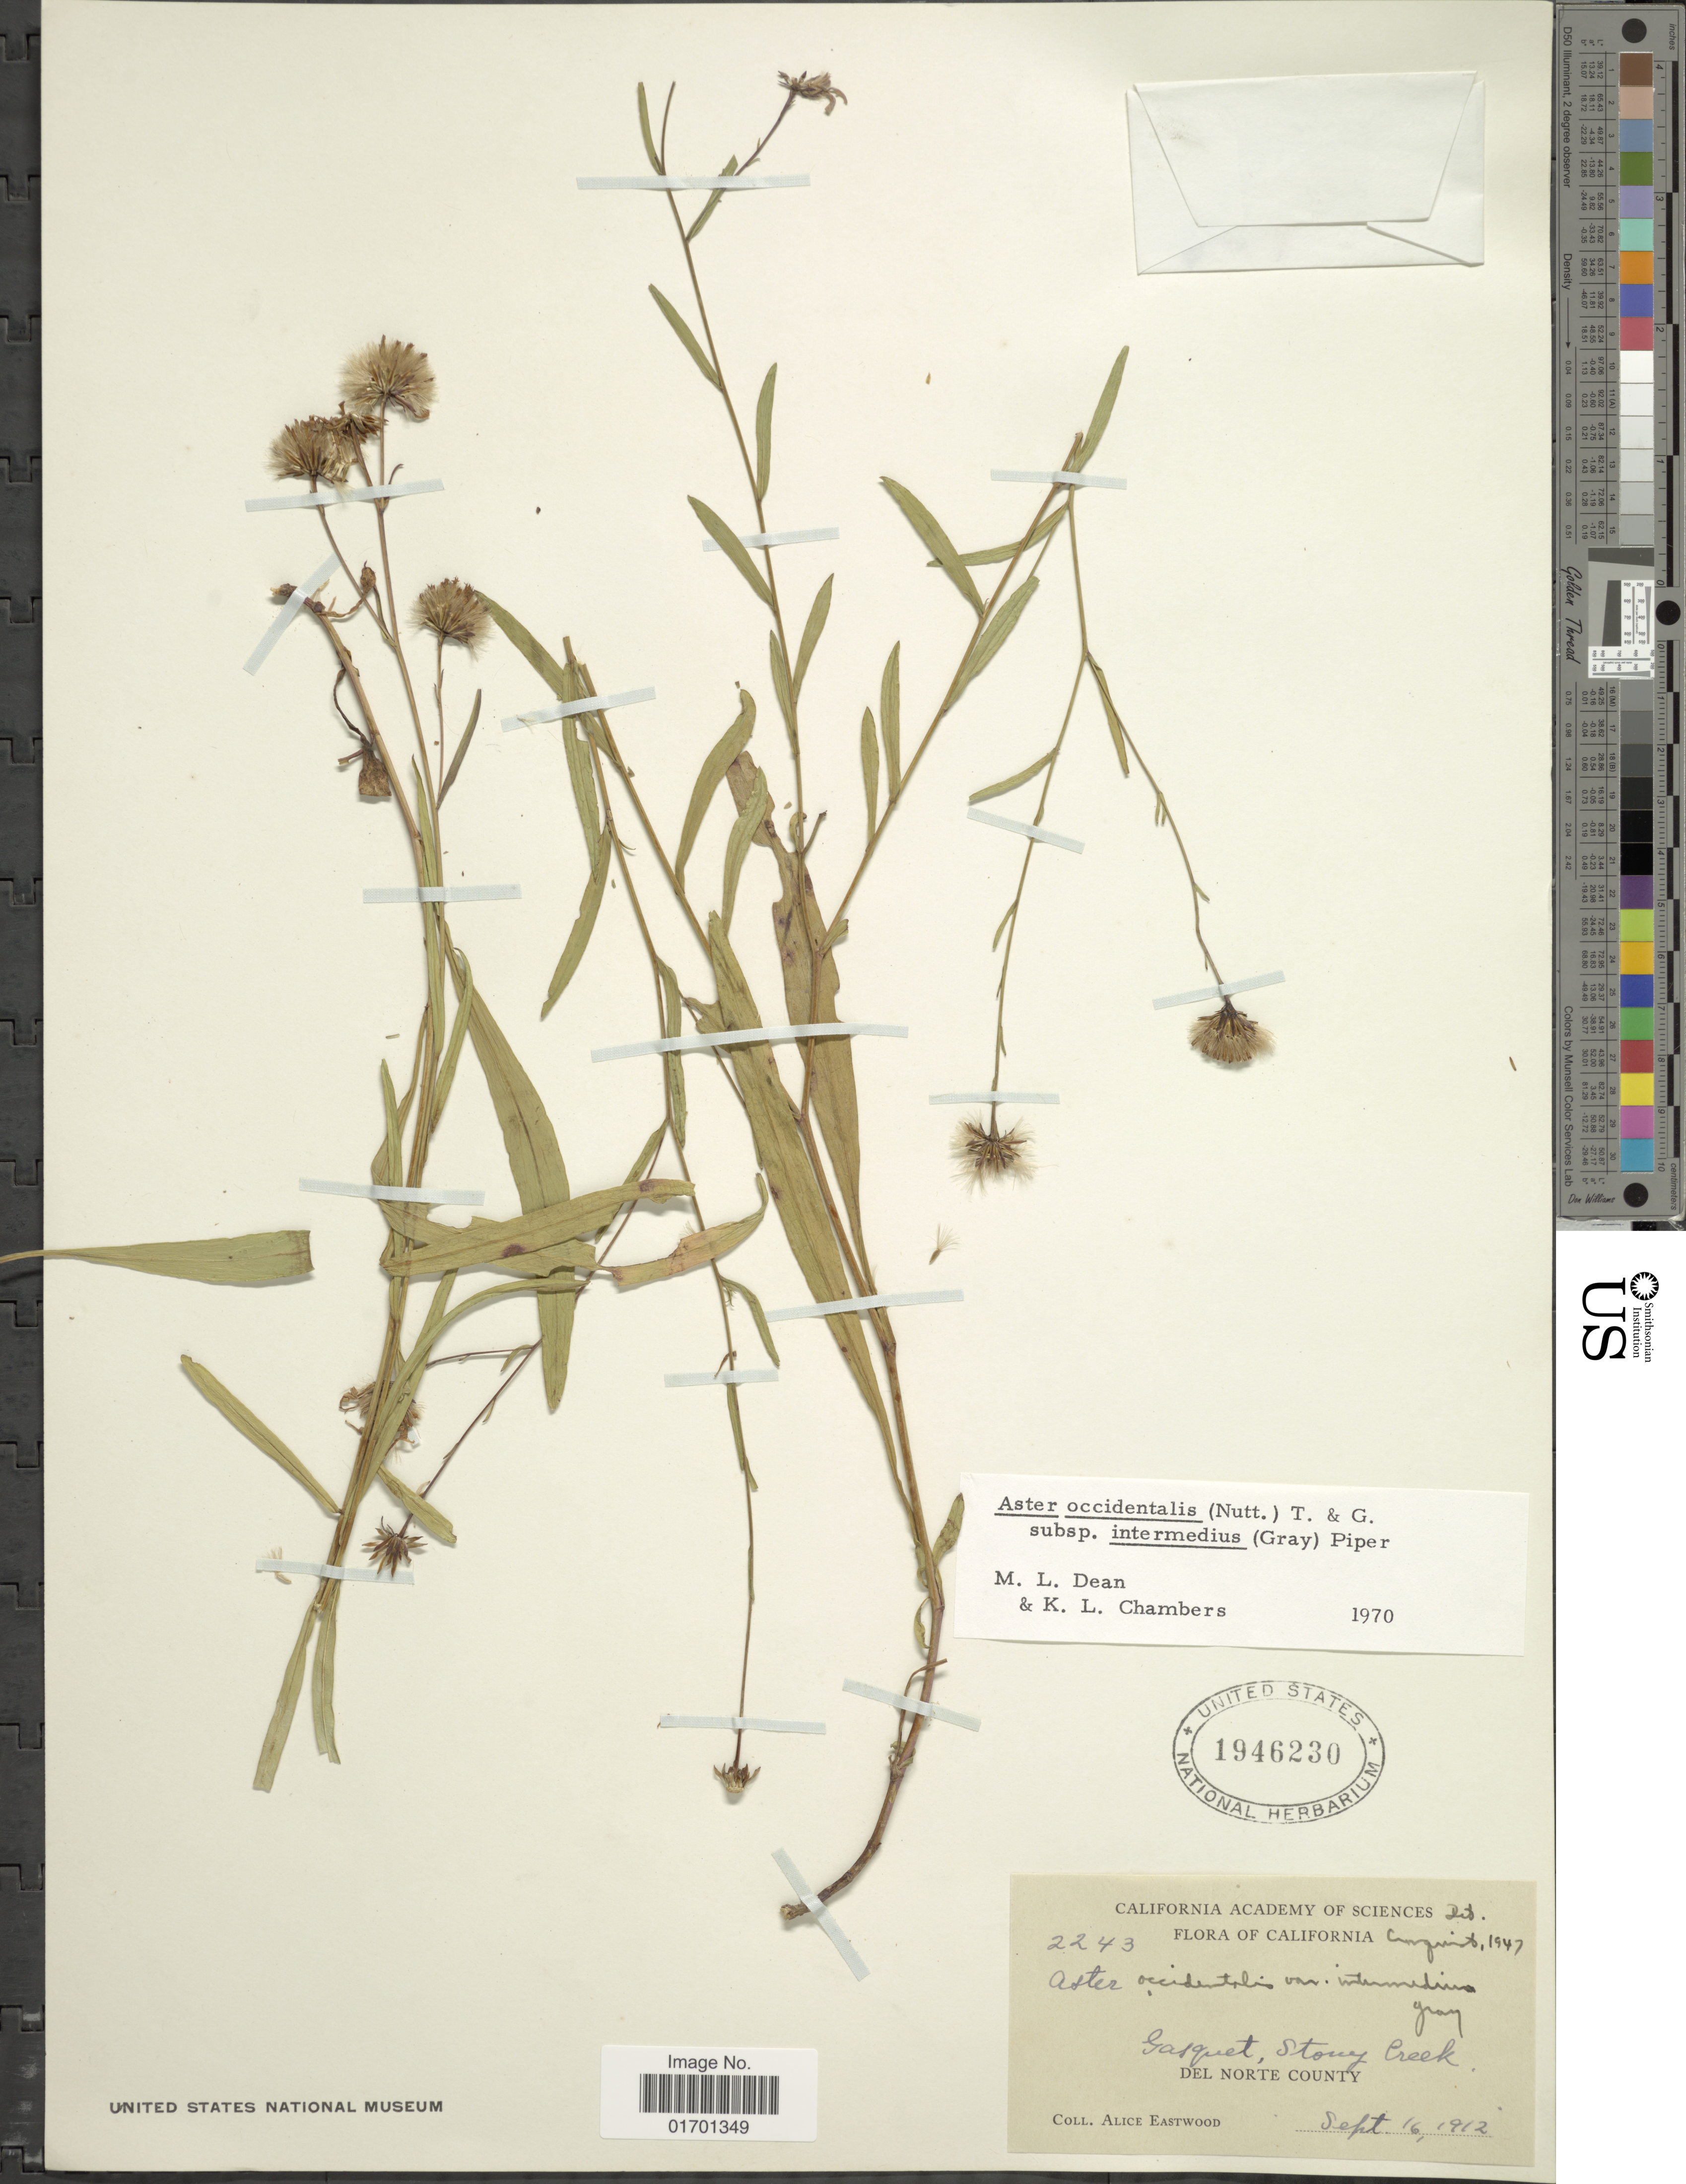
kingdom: Plantae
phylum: Tracheophyta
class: Magnoliopsida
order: Asterales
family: Asteraceae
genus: Symphyotrichum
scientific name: Symphyotrichum spathulatum var. intermedium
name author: (A. Gray) G.L. Nesom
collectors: A. Eastwood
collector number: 2243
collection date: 1912-09-16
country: United States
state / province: California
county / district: Del Norte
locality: Gasquet, Stony Creek, Del Norte County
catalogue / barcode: US 1946230